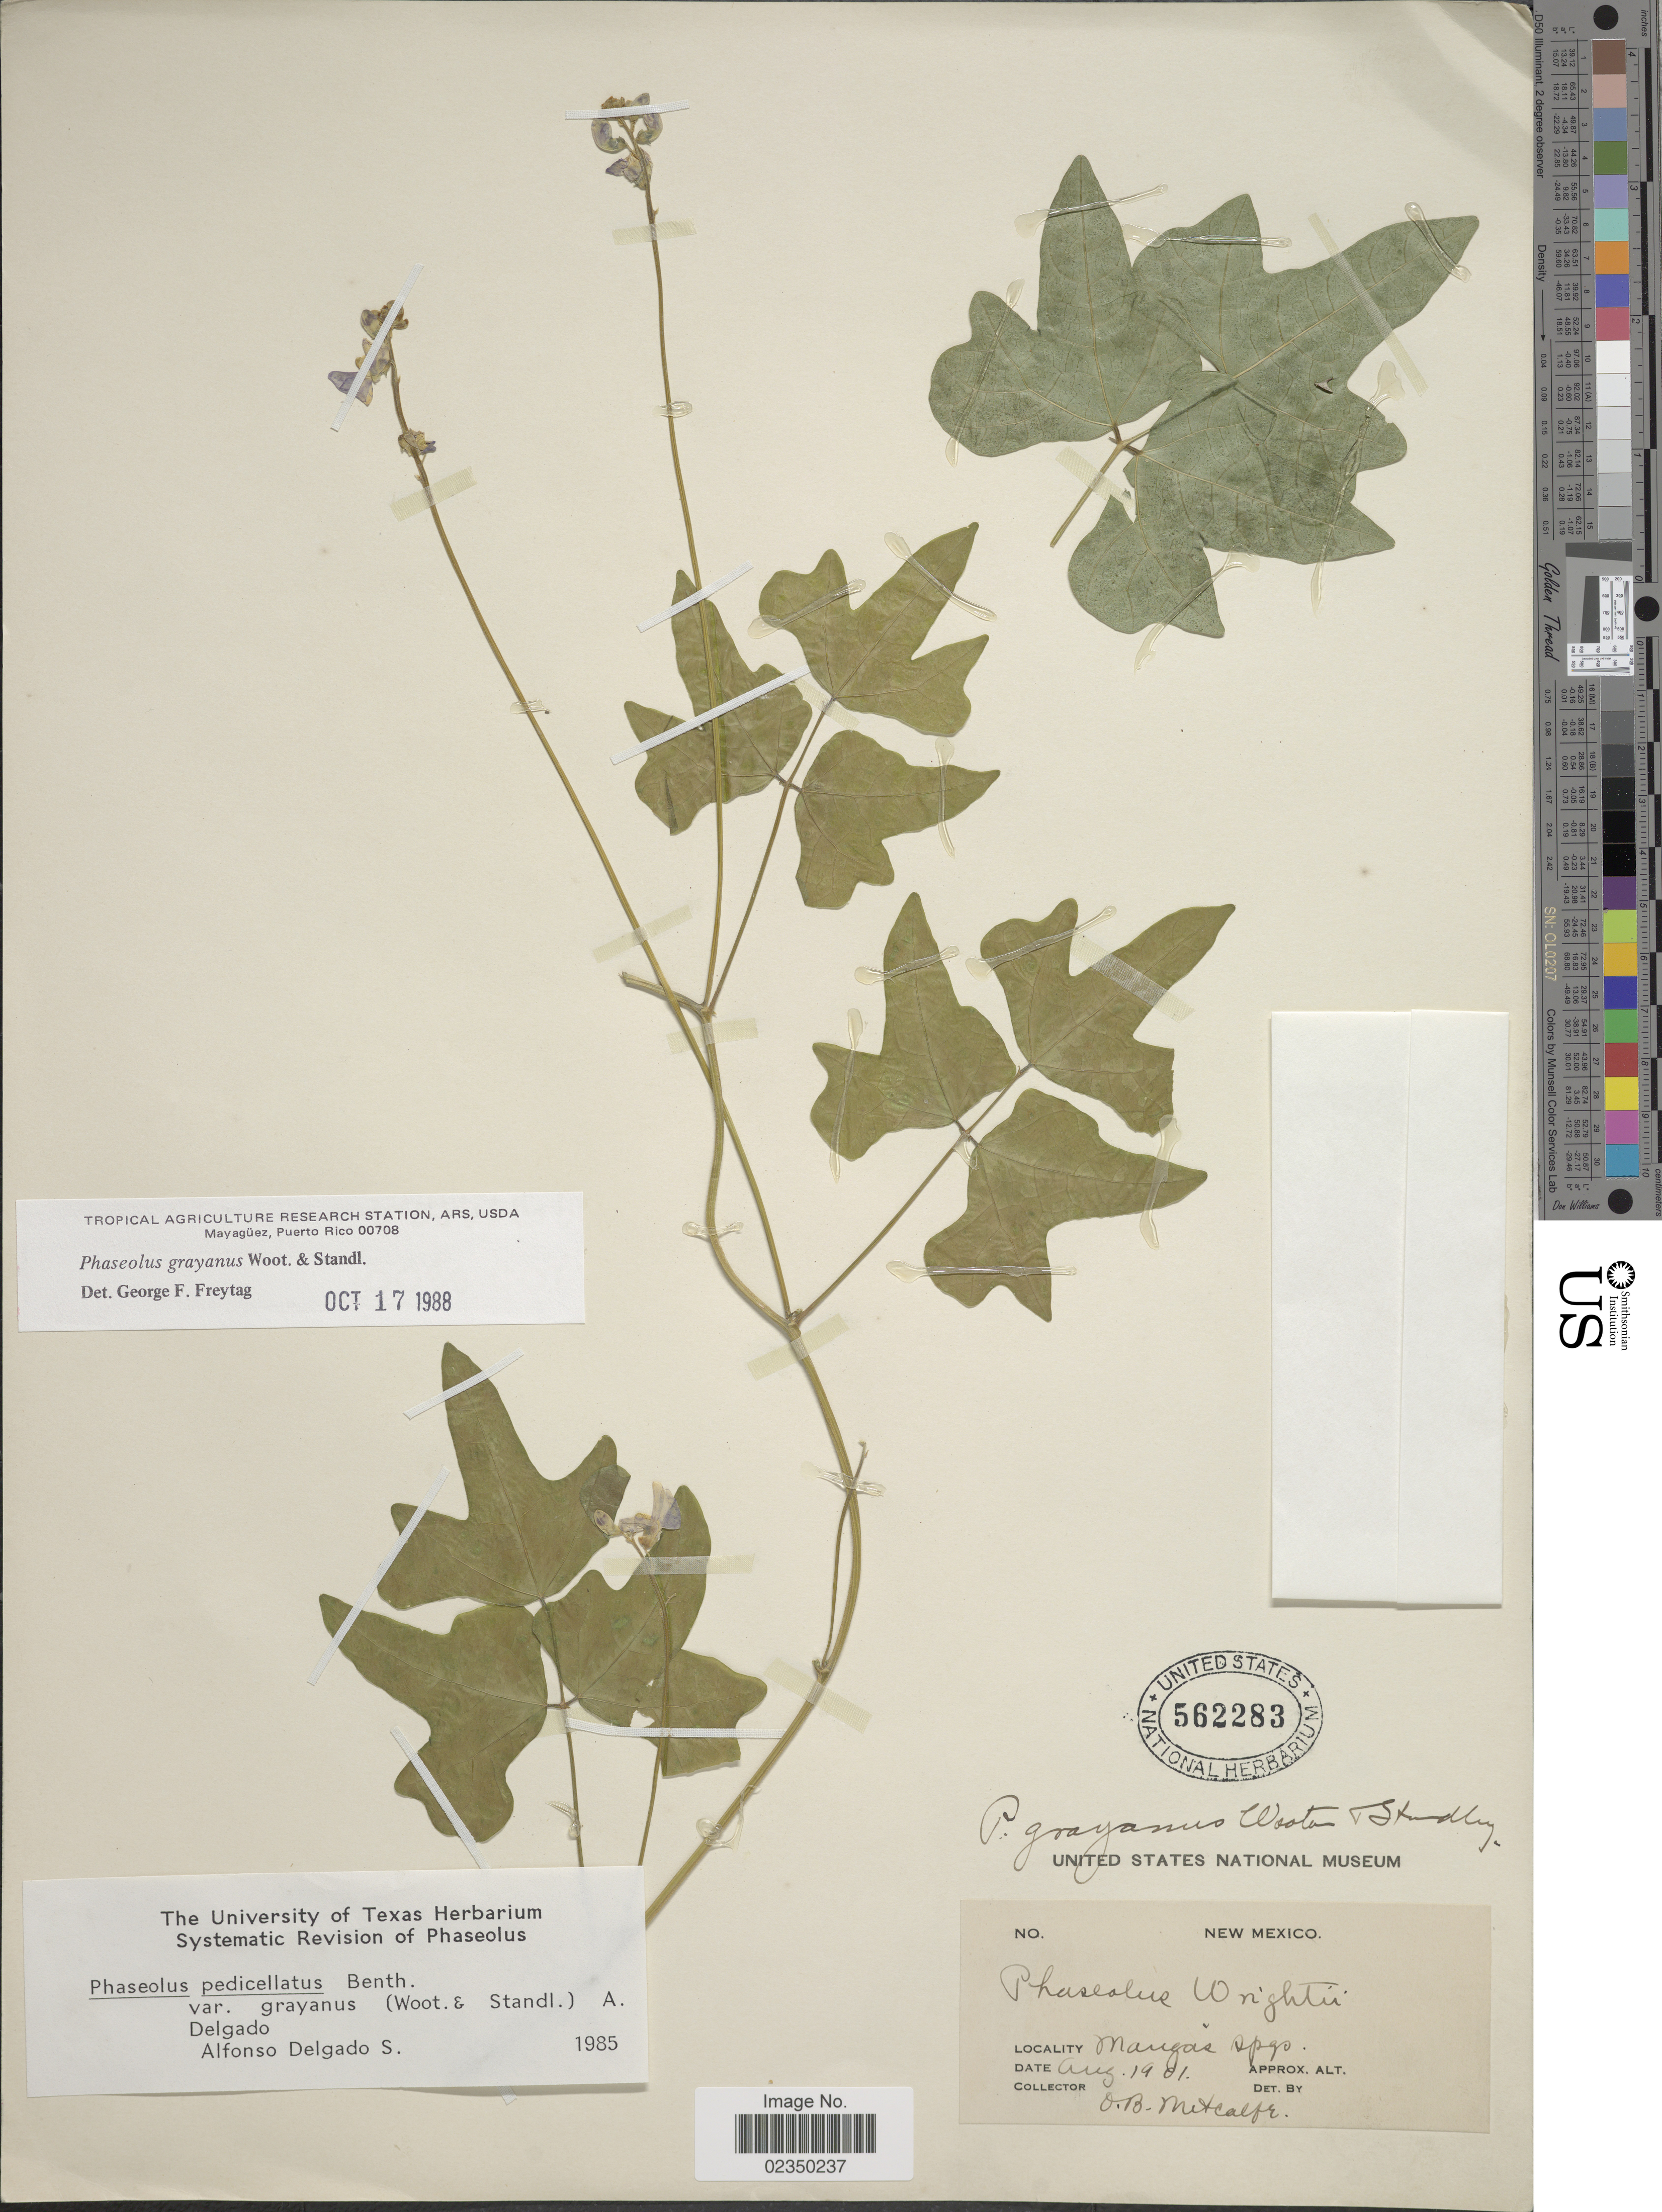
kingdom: Plantae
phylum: Tracheophyta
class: Magnoliopsida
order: Fabales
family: Fabaceae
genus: Phaseolus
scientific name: Phaseolus grayanus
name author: Wooton & Standl.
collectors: O. B. Metcalfe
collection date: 1901-08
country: United States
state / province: New Mexico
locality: Mangas Spgs.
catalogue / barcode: US 562283